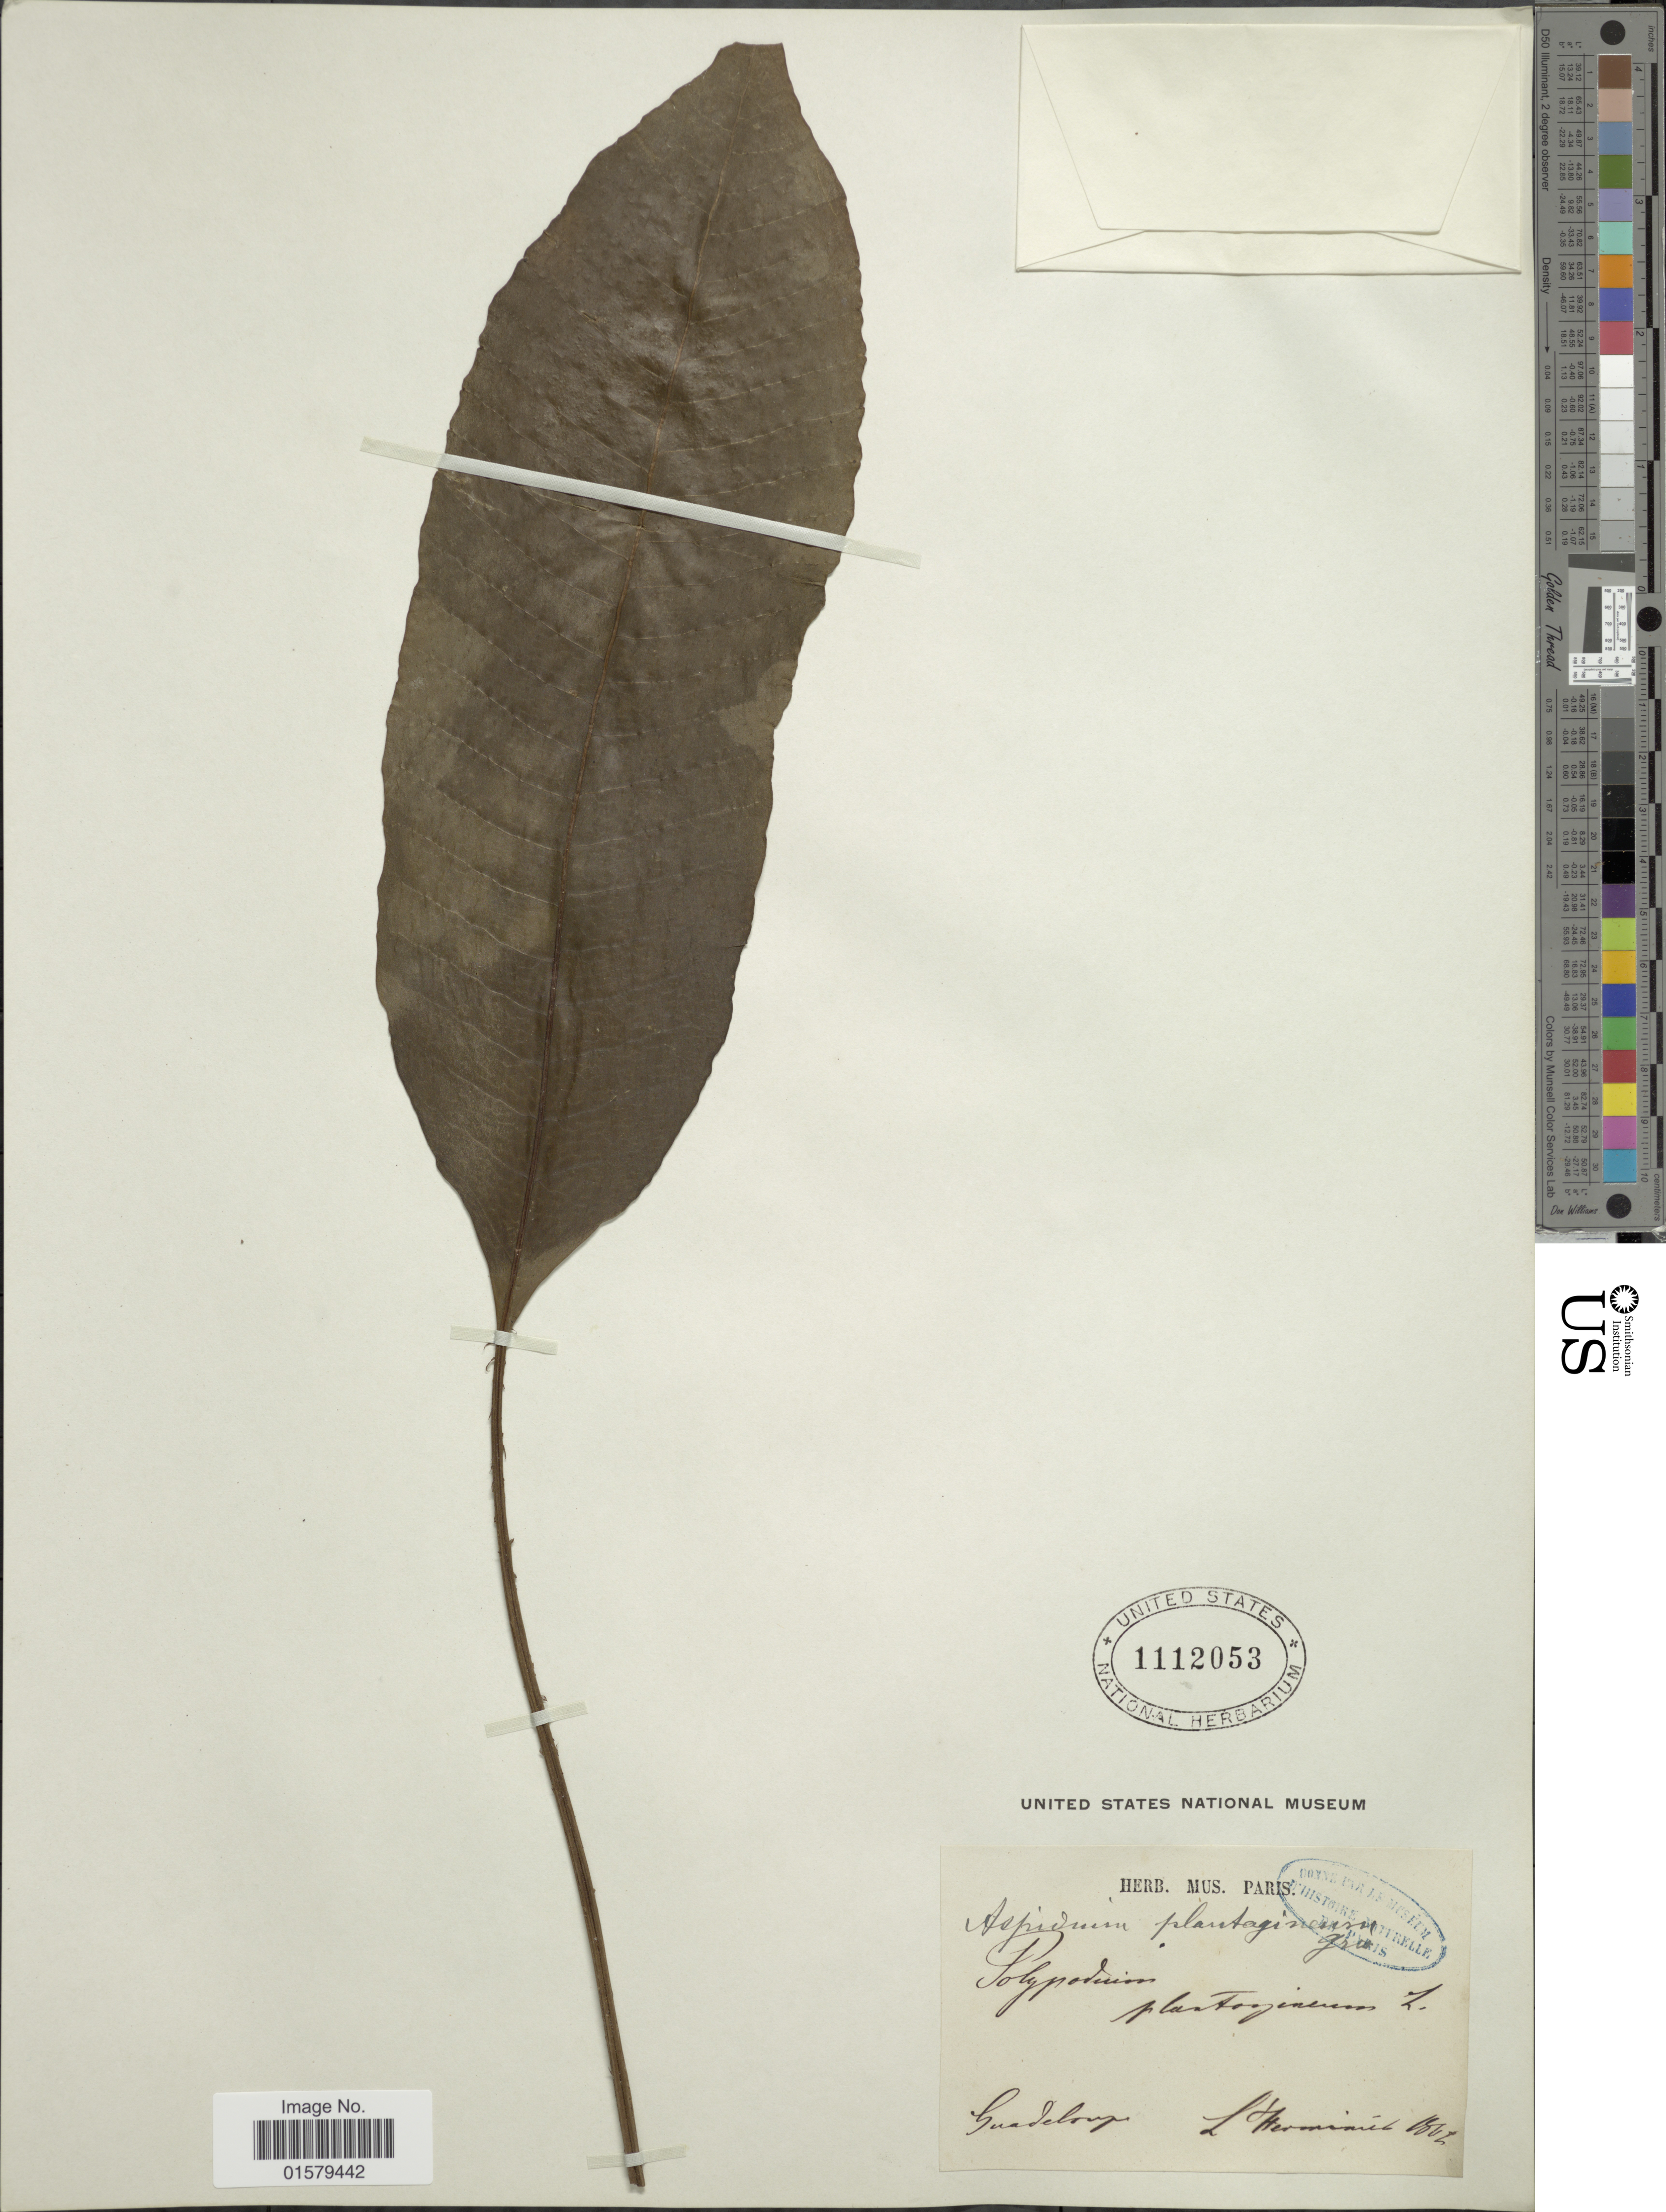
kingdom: Plantae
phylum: Tracheophyta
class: Polypodiopsida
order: Polypodiales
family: Tectariaceae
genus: Tectaria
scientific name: Tectaria plantaginea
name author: (Jacq.) Maxon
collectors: -. L'Herminier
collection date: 1802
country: Guadeloupe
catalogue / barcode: US 1112053